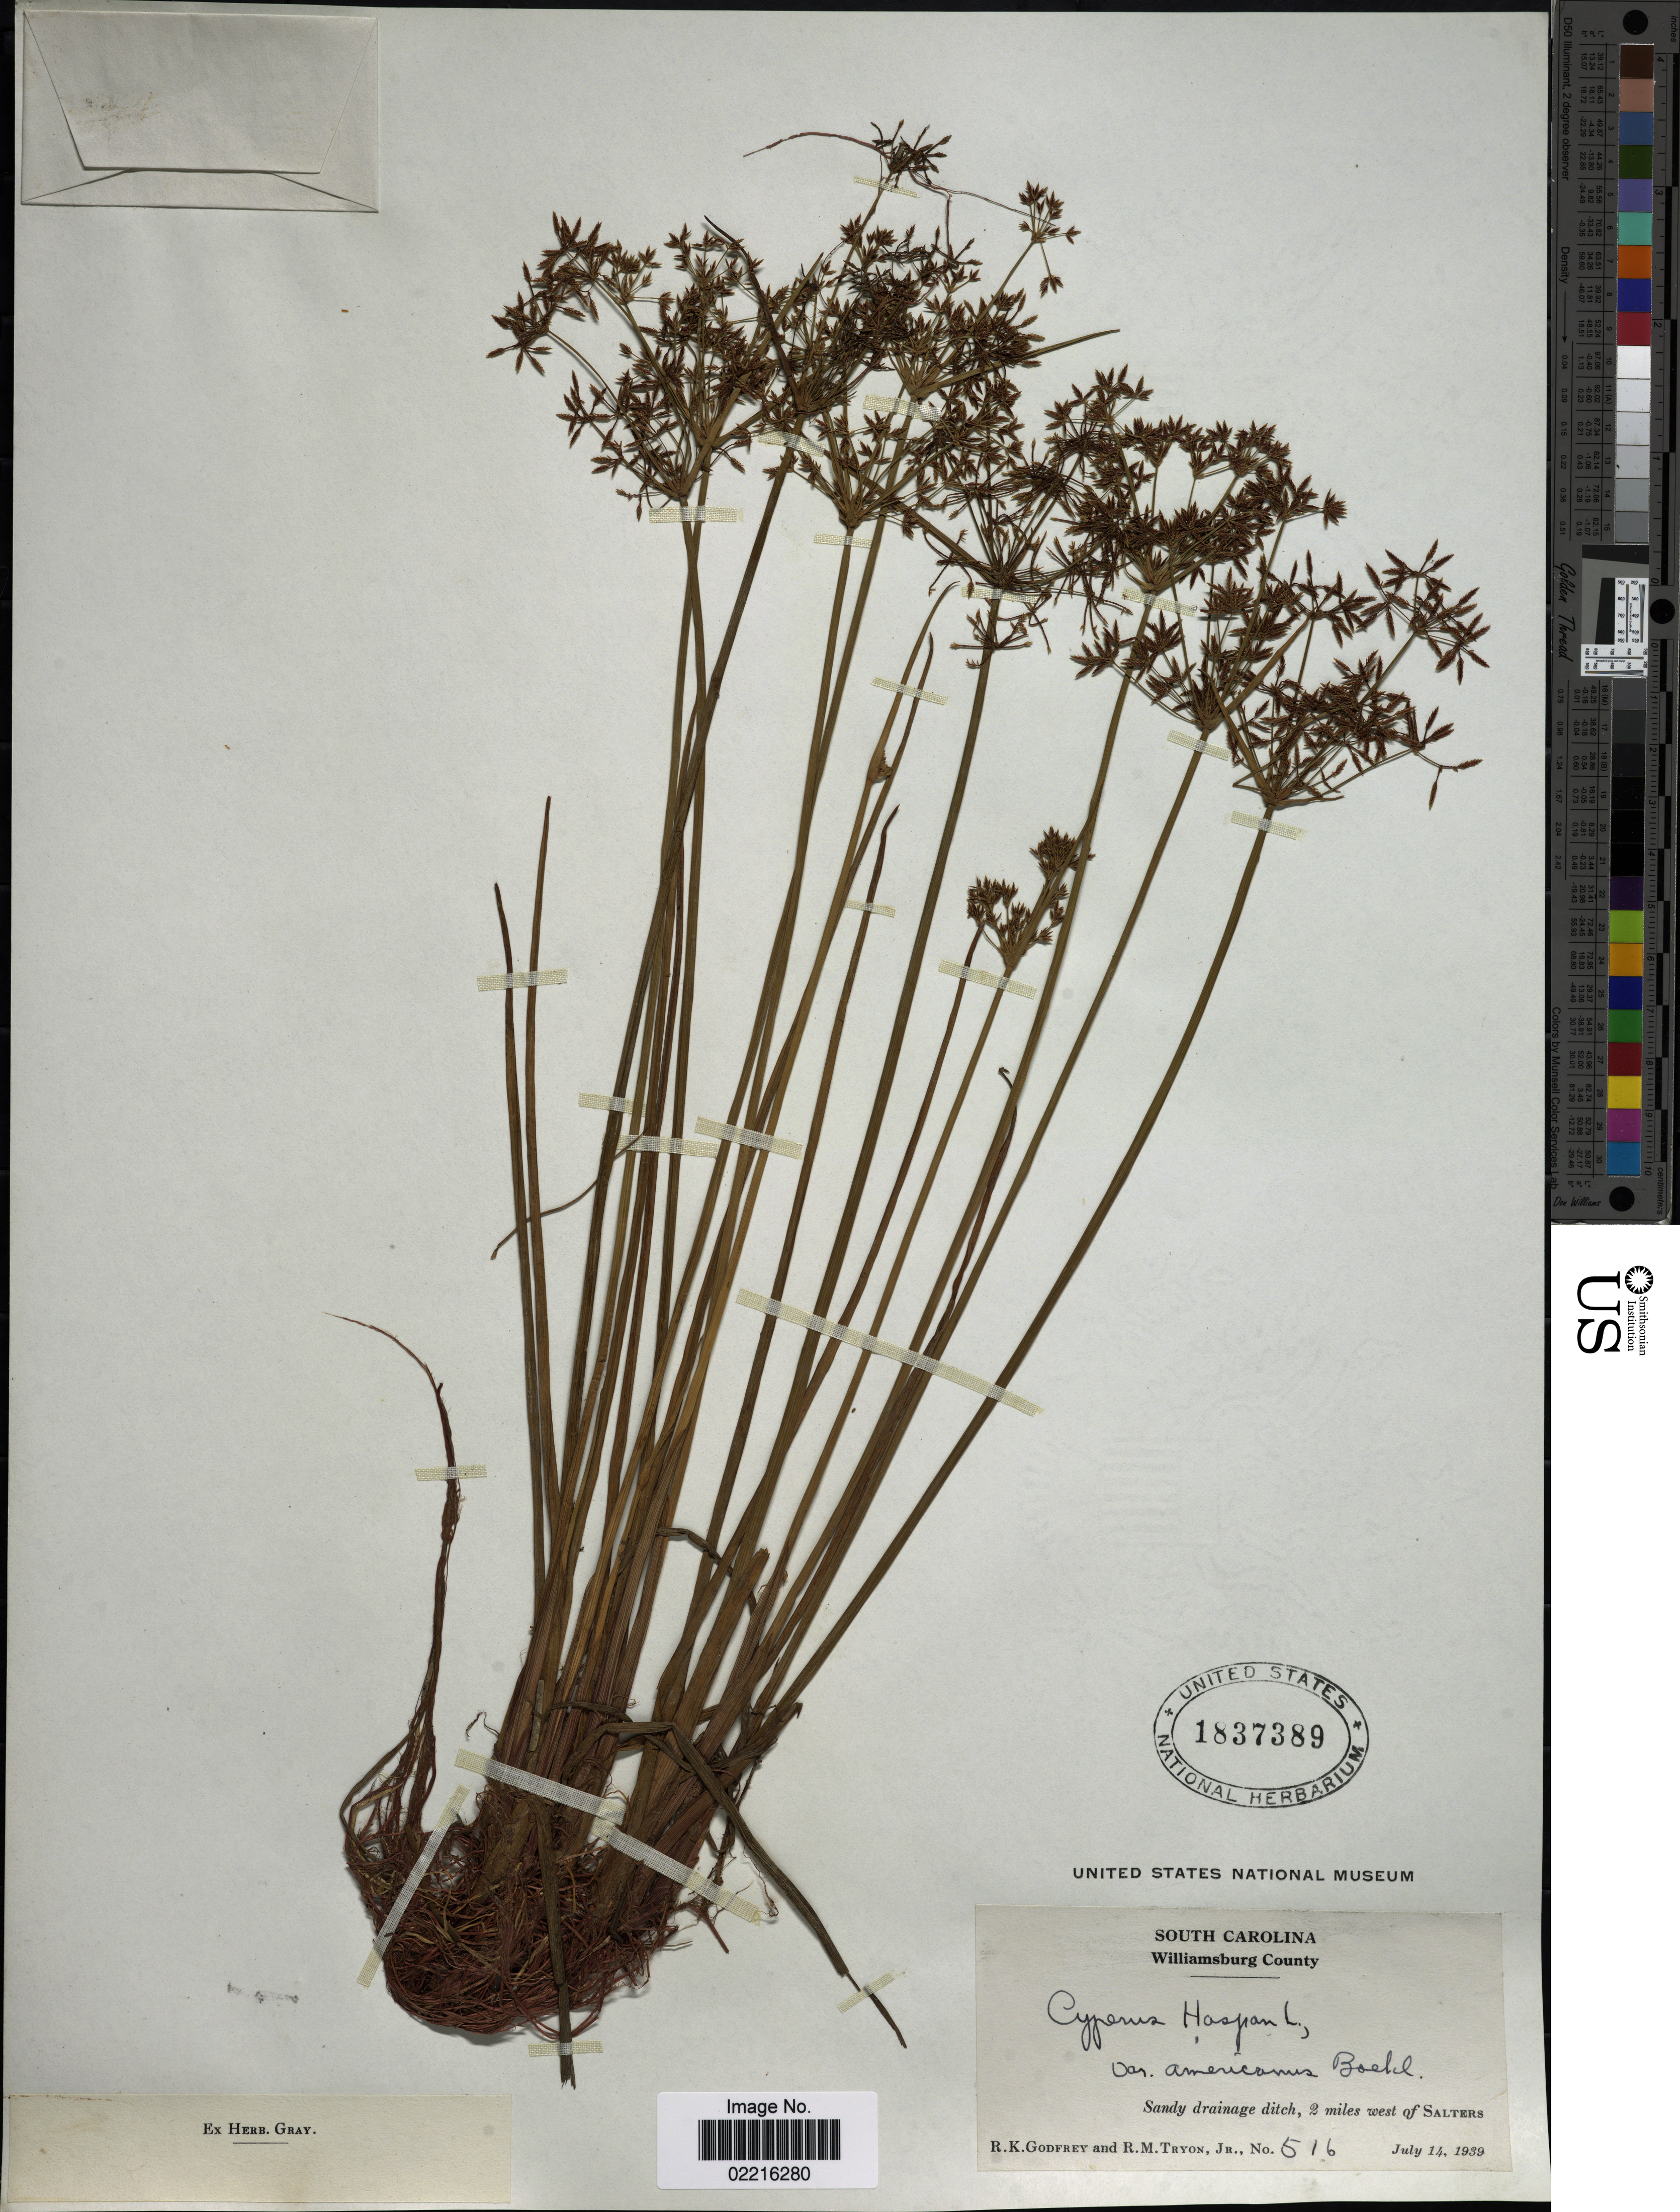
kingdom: Plantae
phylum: Tracheophyta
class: Liliopsida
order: Poales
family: Cyperaceae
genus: Cyperus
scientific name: Cyperus haspan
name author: L.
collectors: R. K. Godfrey & R. M. Tryon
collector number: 516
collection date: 1939-07-14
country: United States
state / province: South Carolina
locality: Williamsburg County, 2 miles west of Salters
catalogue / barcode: US 1837389